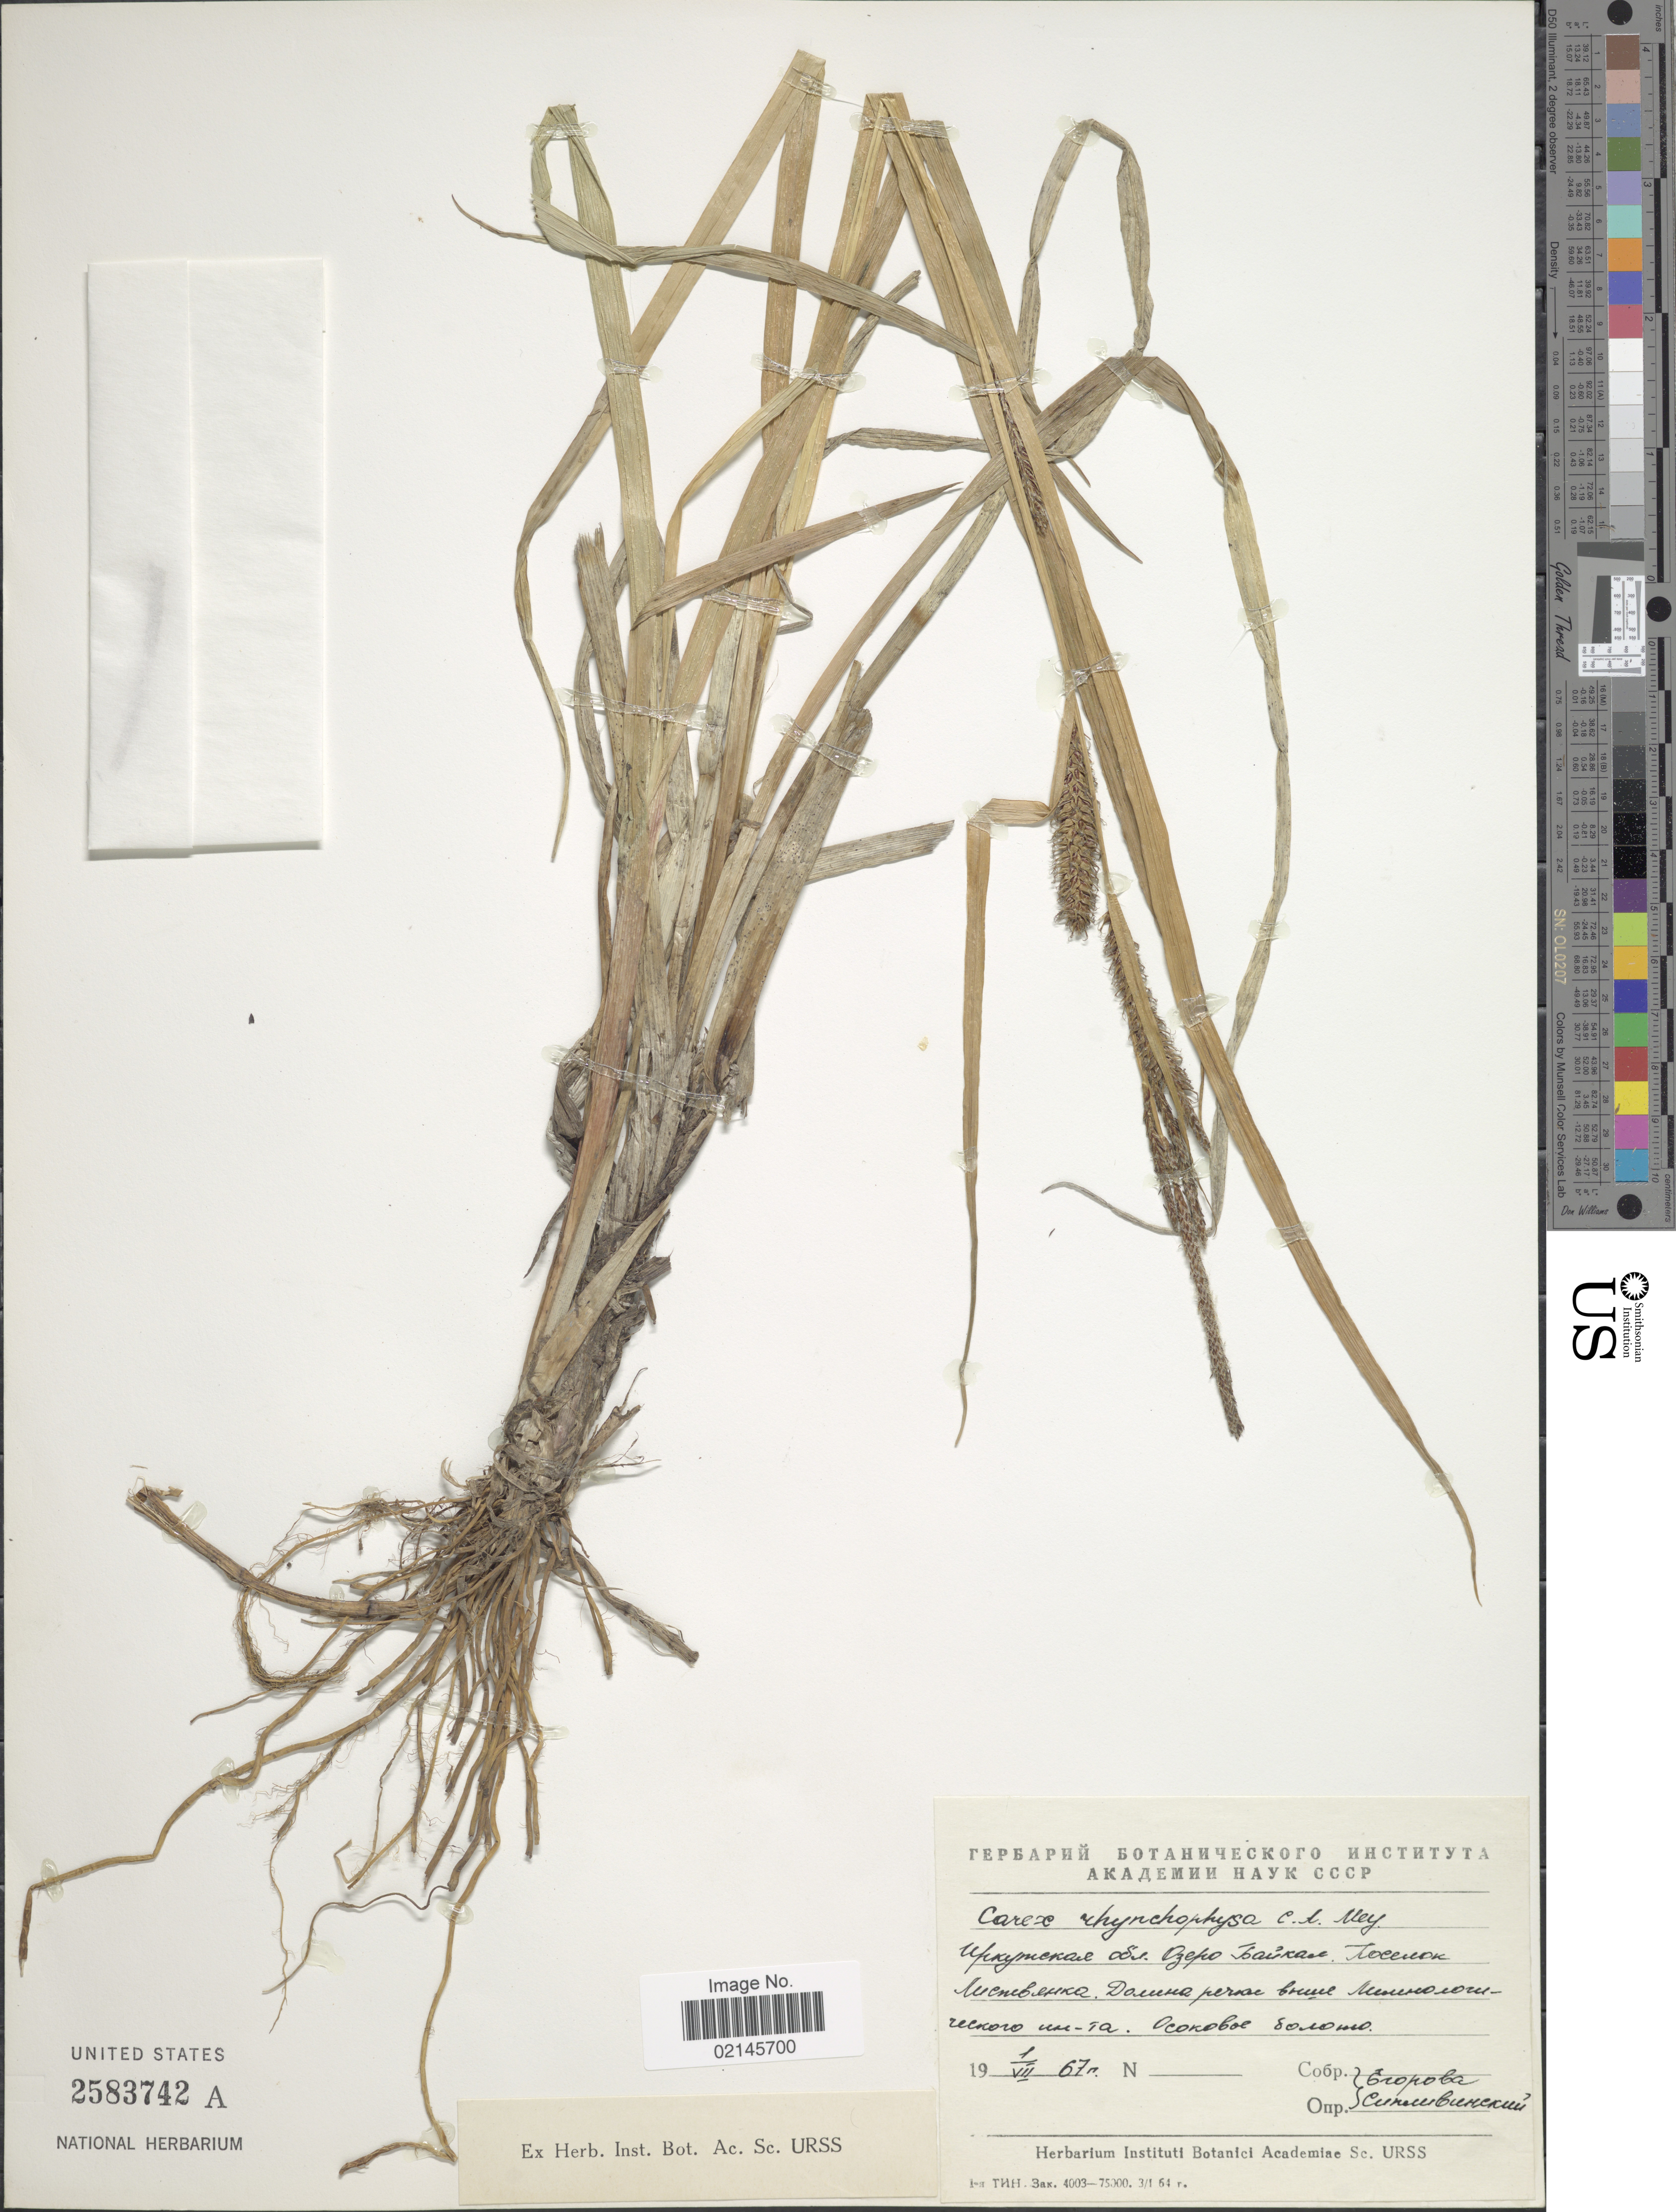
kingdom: Plantae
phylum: Tracheophyta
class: Liliopsida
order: Poales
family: Cyperaceae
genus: Carex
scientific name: Carex utriculata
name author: Boott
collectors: Collector illegible & Collector illegible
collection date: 1967-07-01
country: U.S.S.R.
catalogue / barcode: US 2583742A